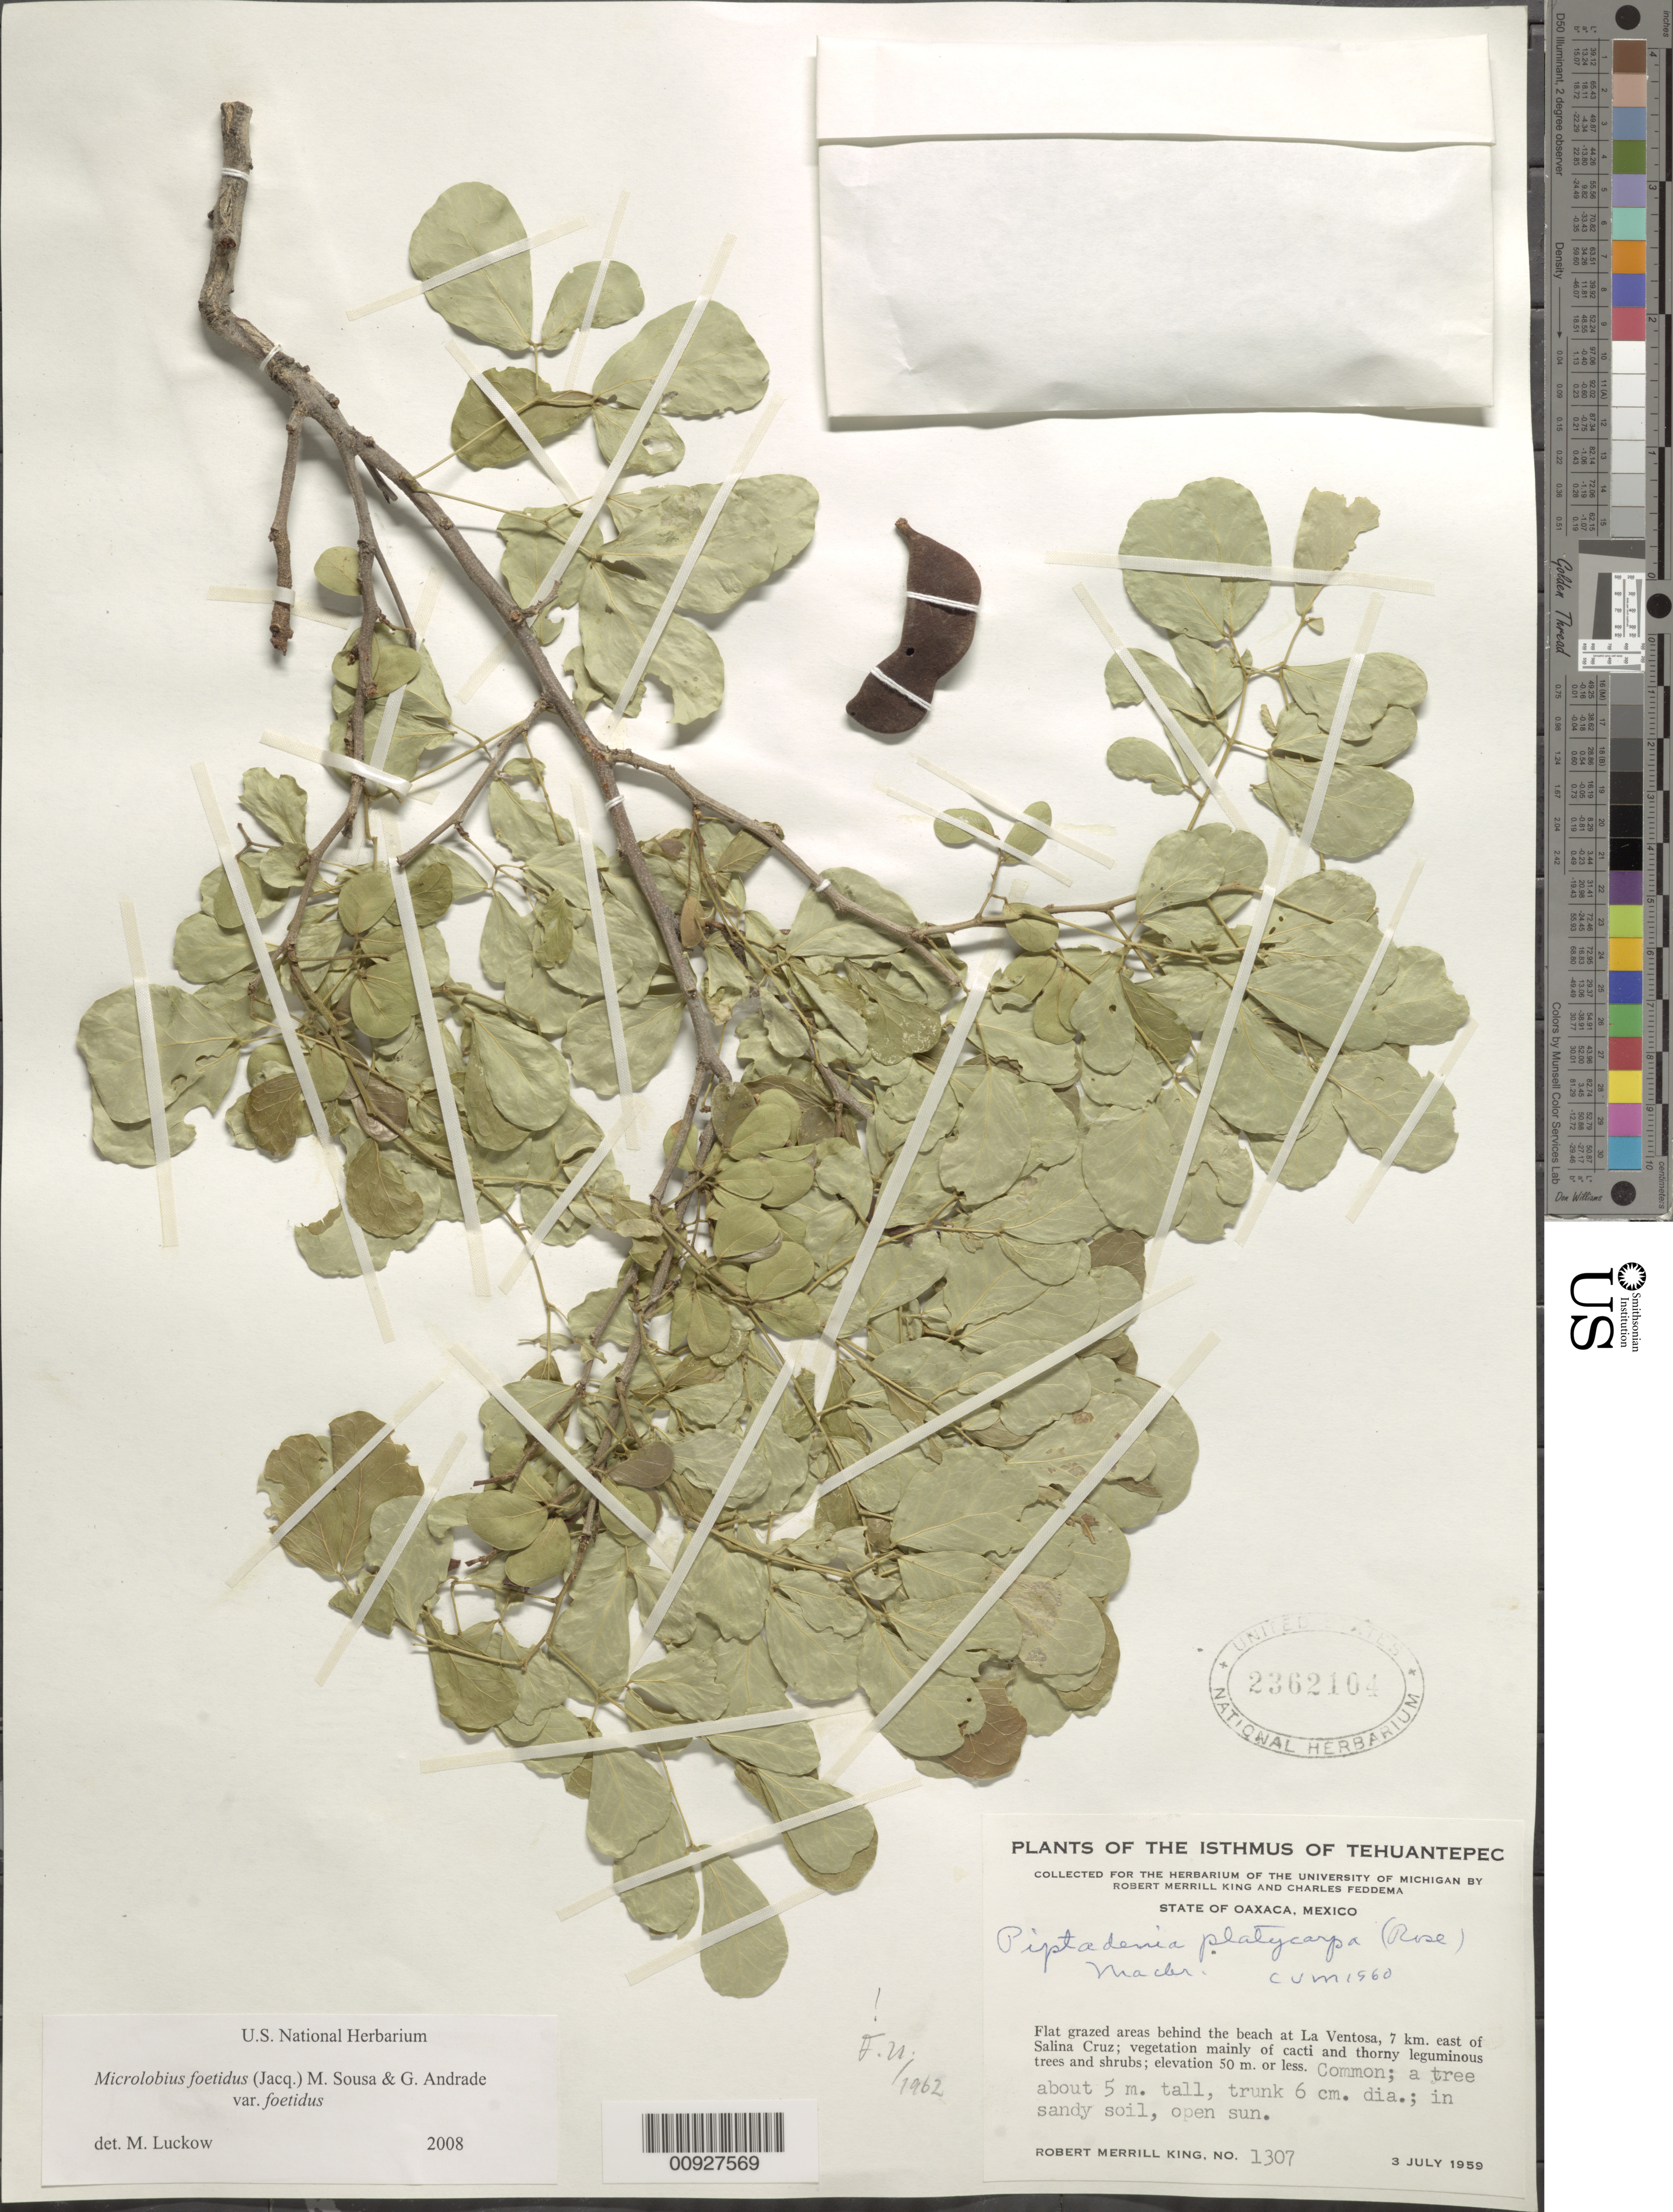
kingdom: Plantae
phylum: Tracheophyta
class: Magnoliopsida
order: Fabales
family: Fabaceae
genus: Microlobius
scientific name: Microlobius foetidus subsp. foetidus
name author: (Jacq.) M. Sousa & G. Andrade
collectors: R. M. King & C. Feddema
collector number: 1307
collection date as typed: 03 Jul 1959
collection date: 1959-07-03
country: Mexico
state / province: Oaxaca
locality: Flat grazed areas behind the beach at La Ventosa, 7 km east of Salina Cruz.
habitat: Vegetation mainly of cacti and thorny leguminous trees and shrubs. In sandy soil, open sun.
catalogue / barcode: US 2362104